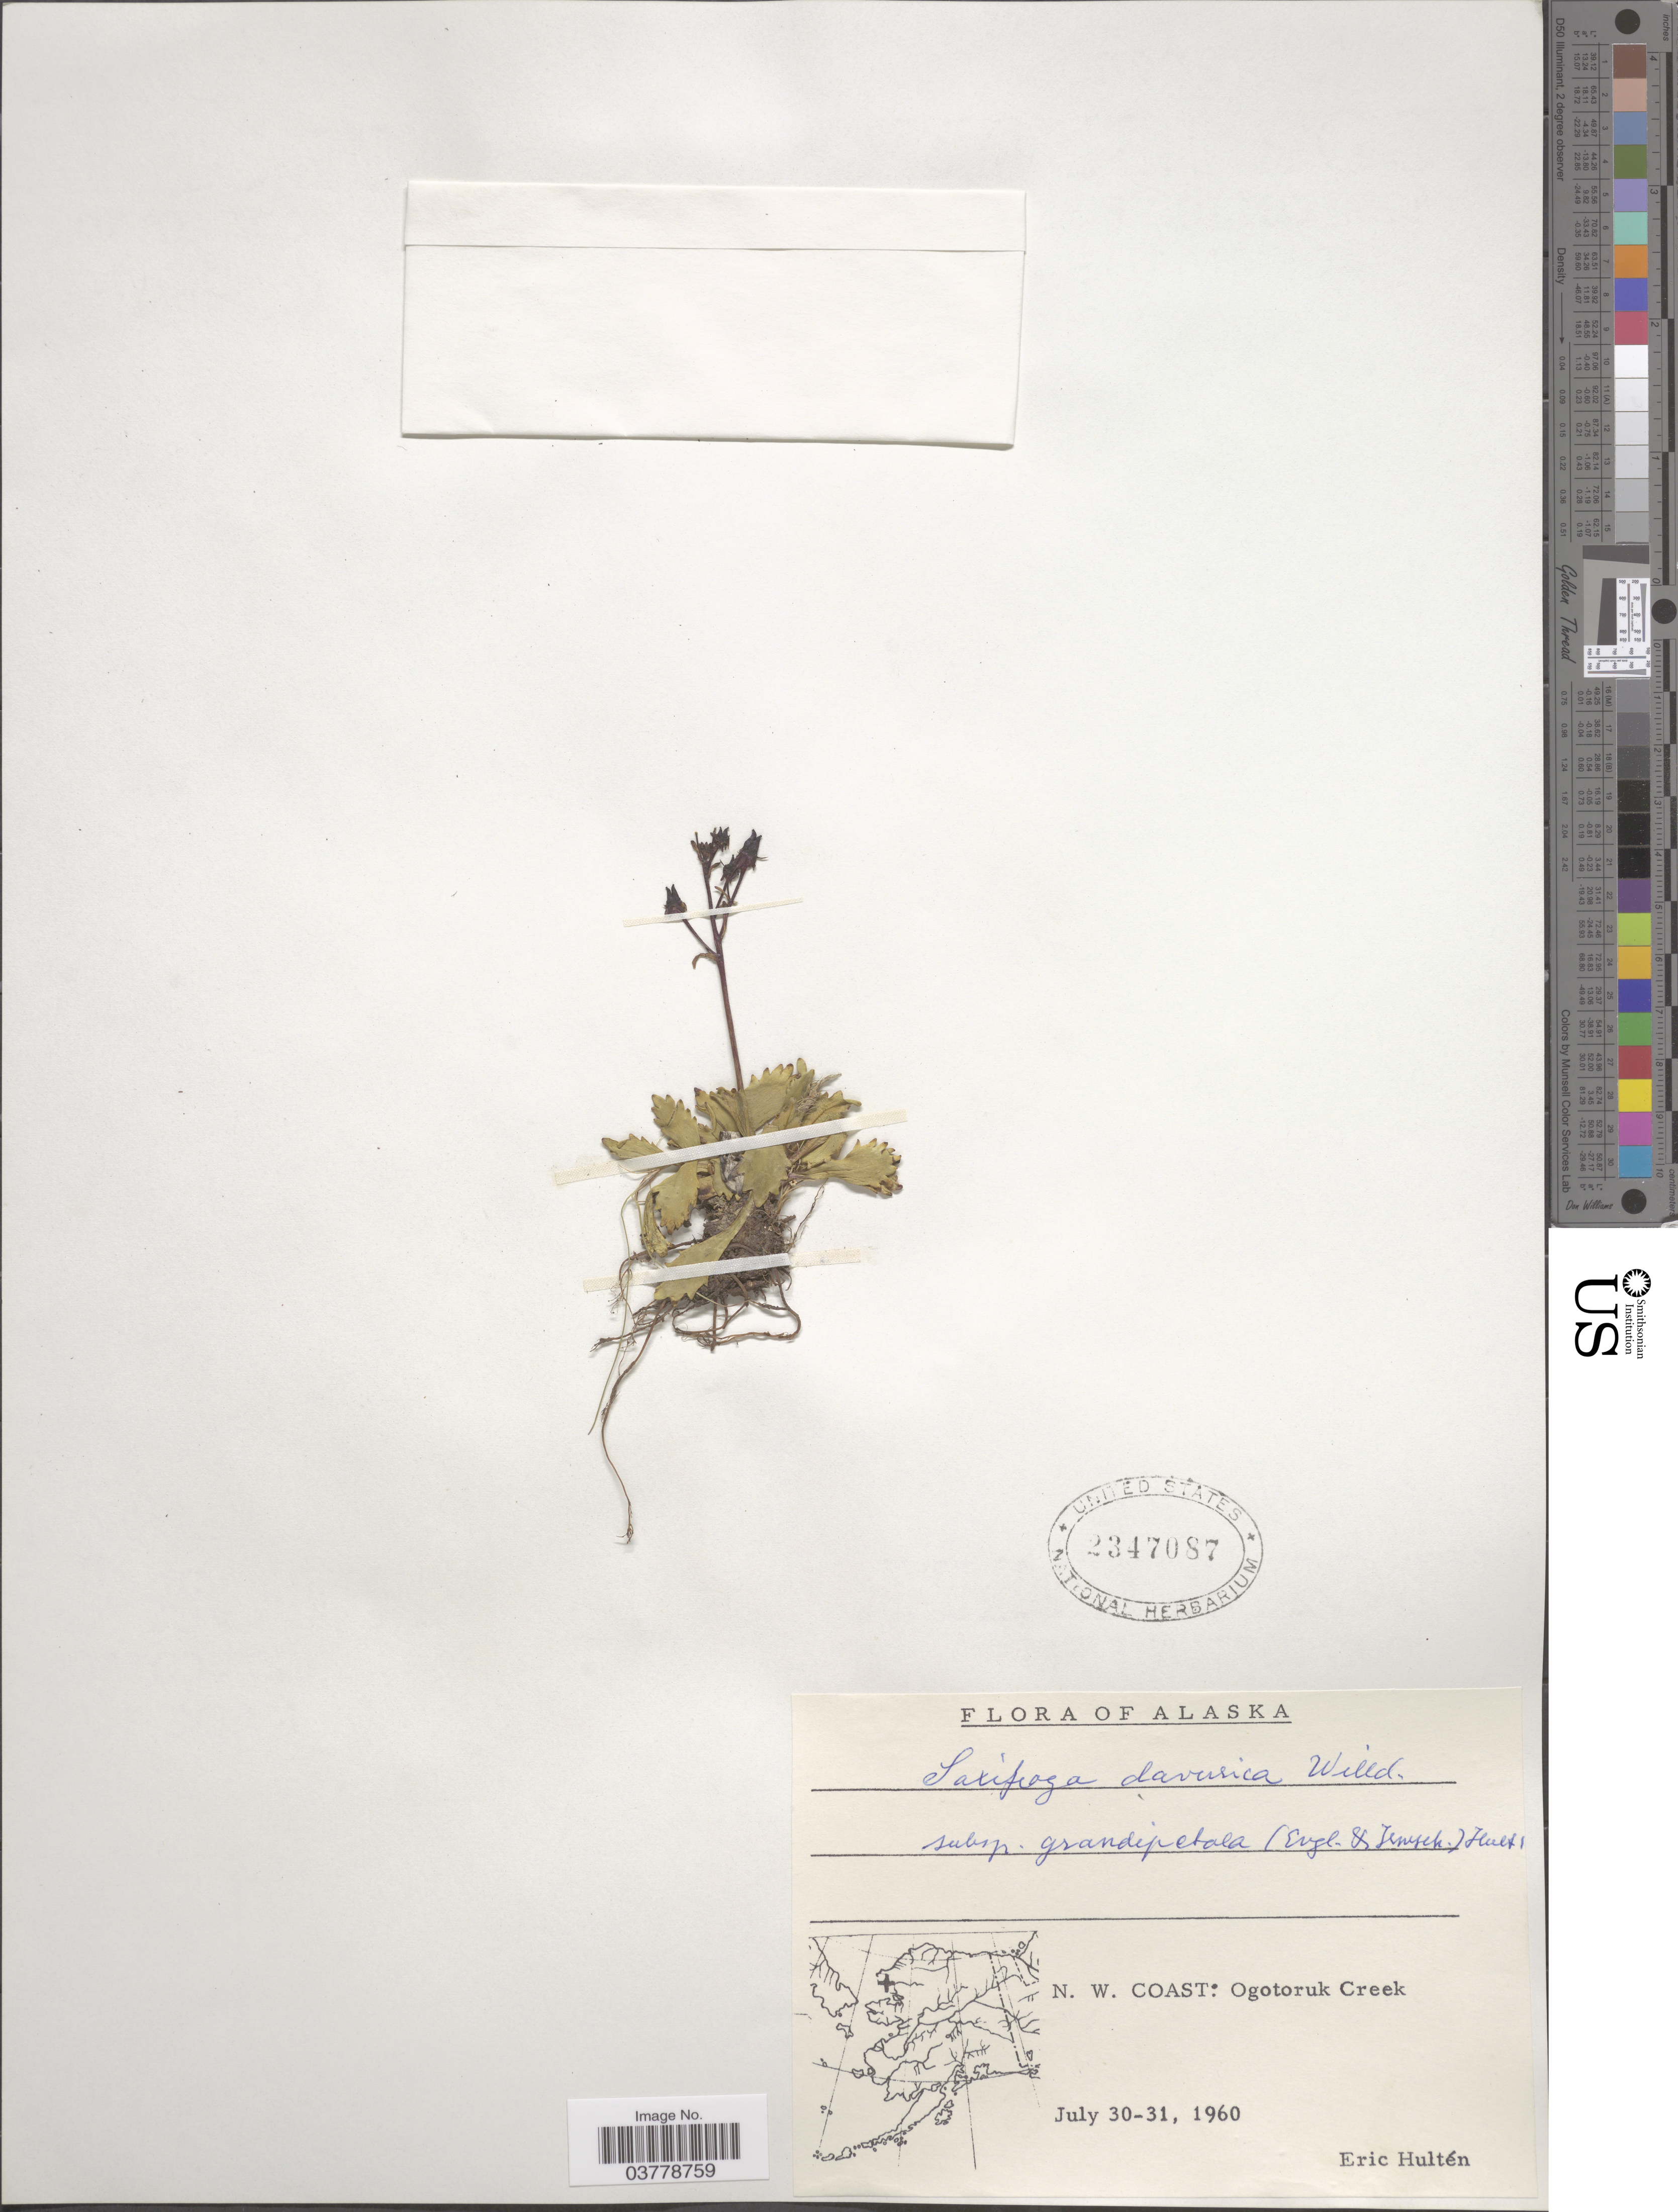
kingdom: Plantae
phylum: Tracheophyta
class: Magnoliopsida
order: Saxifragales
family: Saxifragaceae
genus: Micranthes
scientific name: Micranthes calycina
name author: (Sternb.) Gornall & H. Ohba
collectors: E. G. Hultén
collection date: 1960-07-30/1960-07-31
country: United States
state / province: Alaska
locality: N. W. Coast: Ogotoruk Creek.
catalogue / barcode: US 2347087